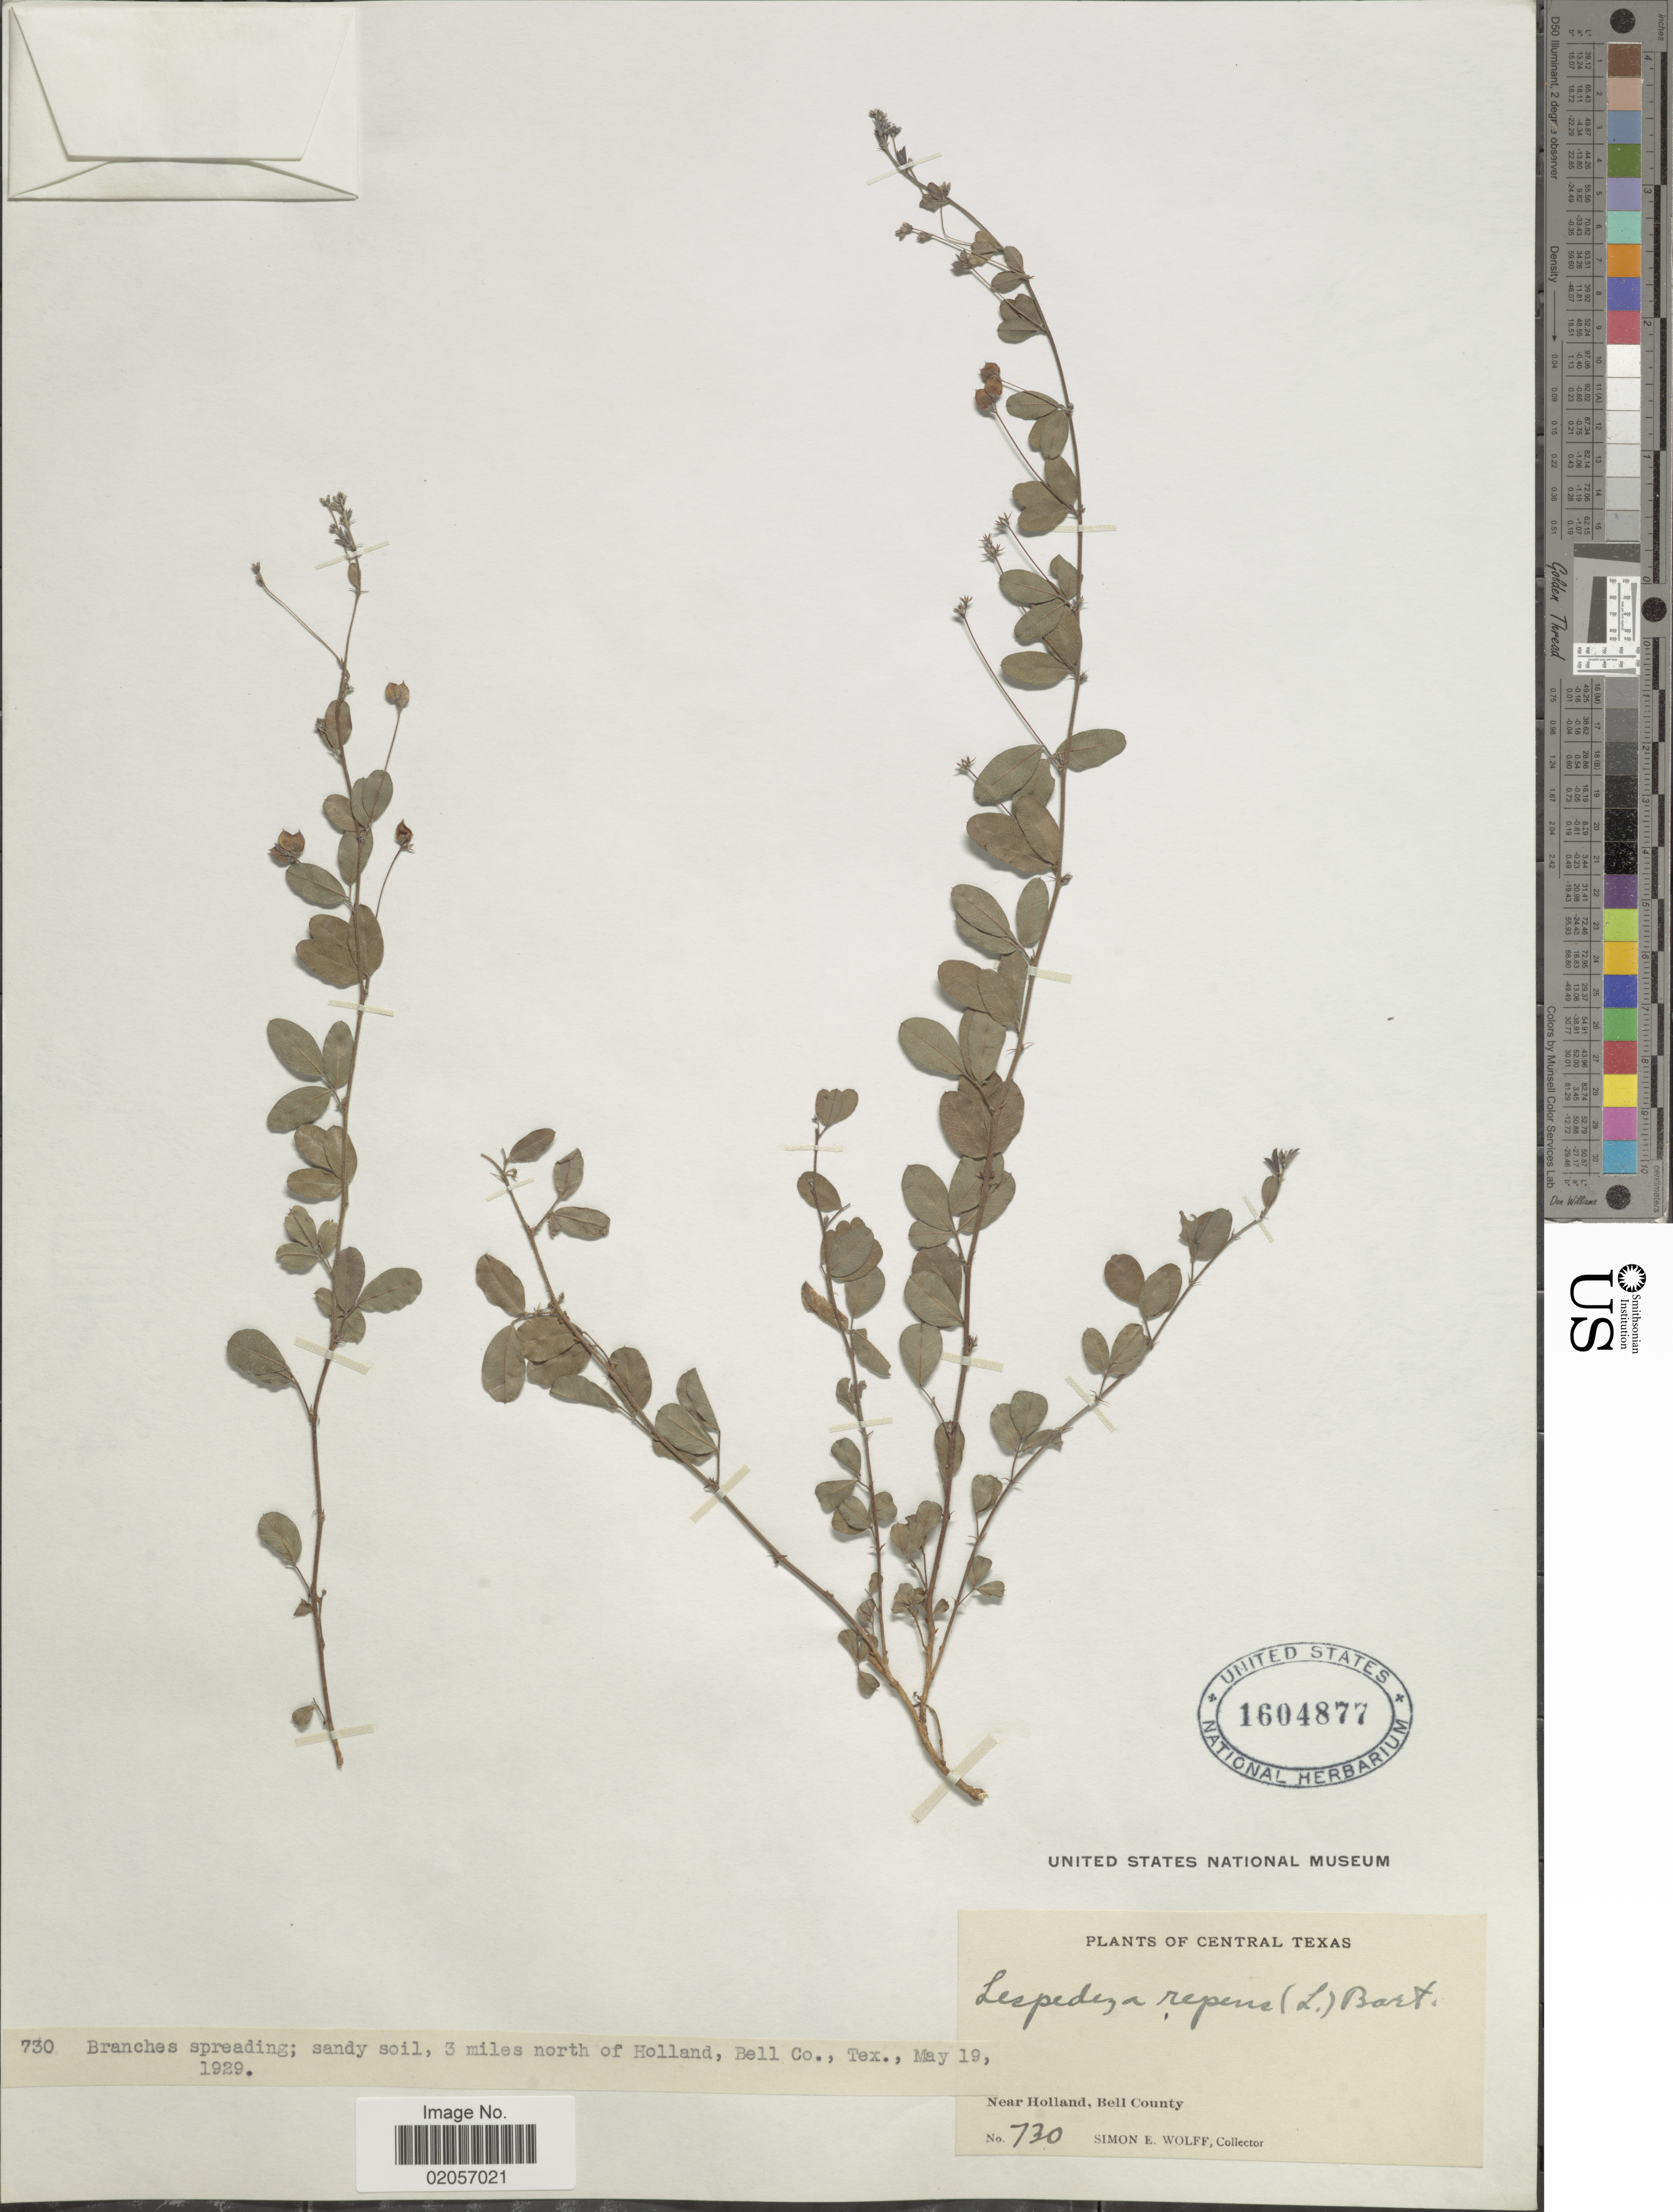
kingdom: Plantae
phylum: Tracheophyta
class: Magnoliopsida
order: Fabales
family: Fabaceae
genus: Lespedeza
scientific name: Lespedeza repens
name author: (L.) W.P.C. Barton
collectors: S. E. Wolff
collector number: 730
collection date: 1929-05-19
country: United States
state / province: Texas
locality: Central Texas. Branches Spreading; sandy soil, 3 miles north of Holland, Bell Co.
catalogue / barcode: US 1604877